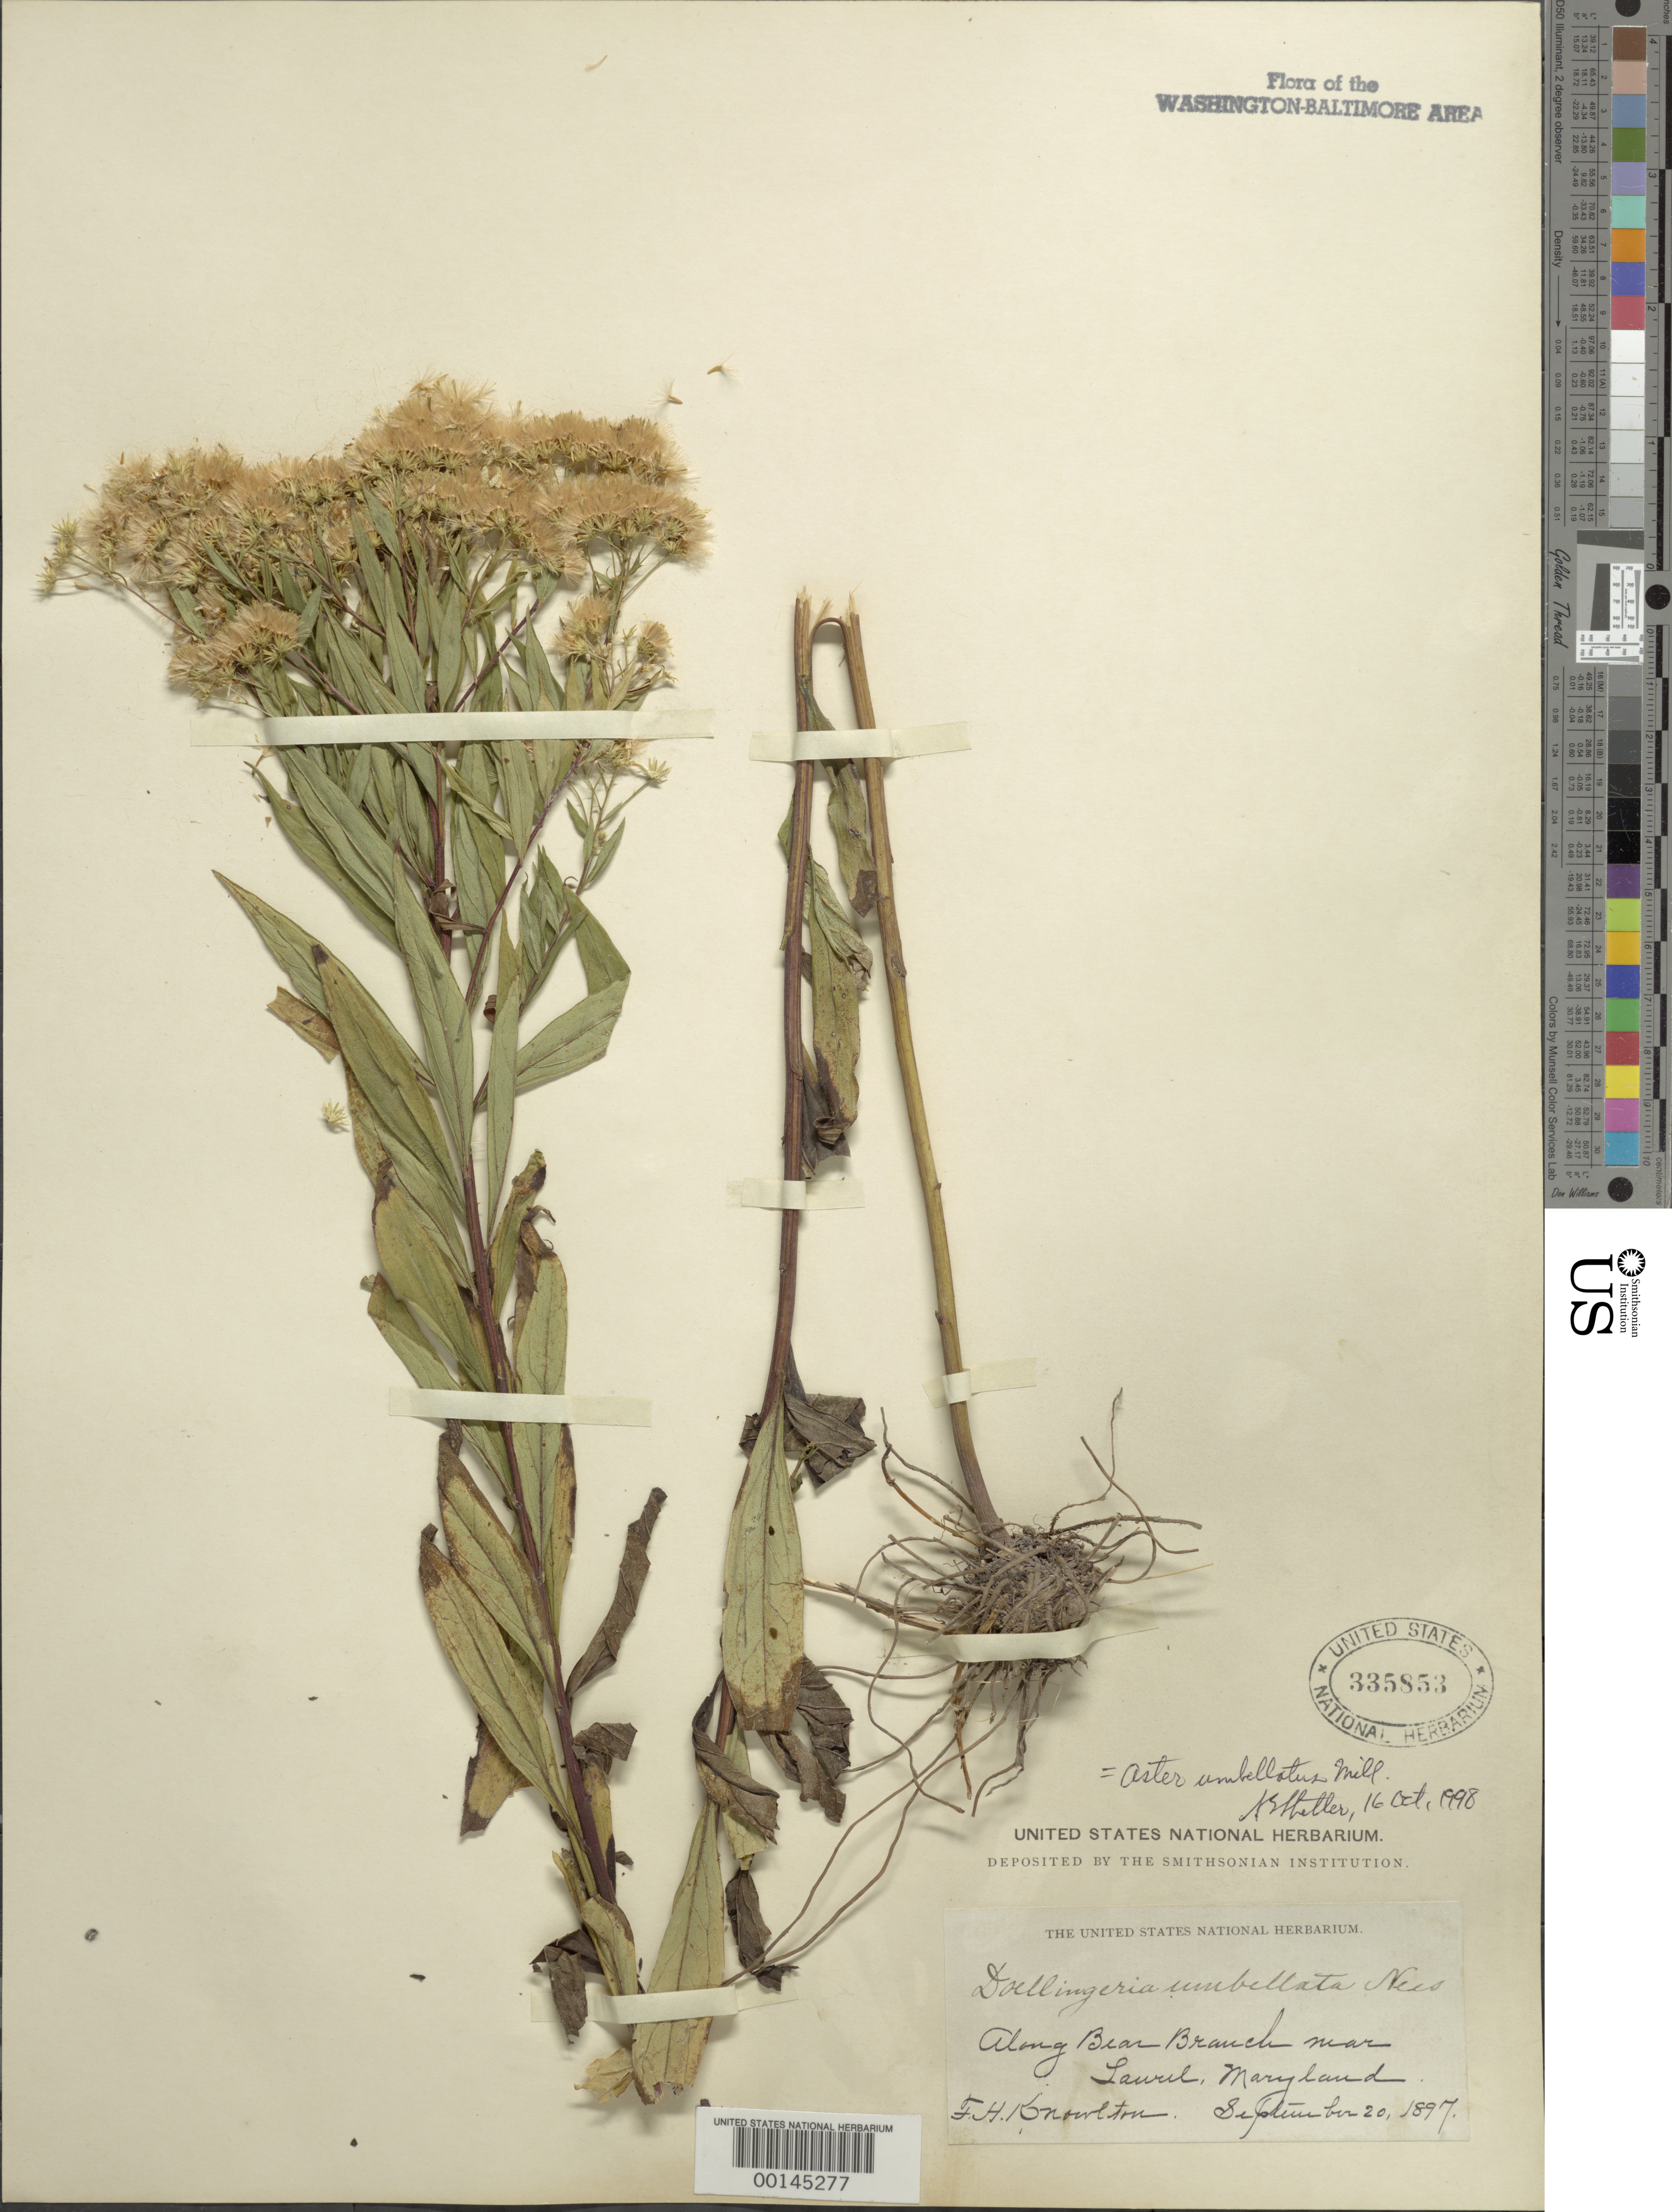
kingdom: Plantae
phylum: Tracheophyta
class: Magnoliopsida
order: Asterales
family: Asteraceae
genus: Doellingeria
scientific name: Doellingeria umbellata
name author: (Mill.) Nees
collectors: F. H. Knowlton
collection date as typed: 20 Sep 1889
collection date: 1889-09-20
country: United States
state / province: Maryland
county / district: Prince George's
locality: Bear Branch near Laurel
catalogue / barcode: US 335853